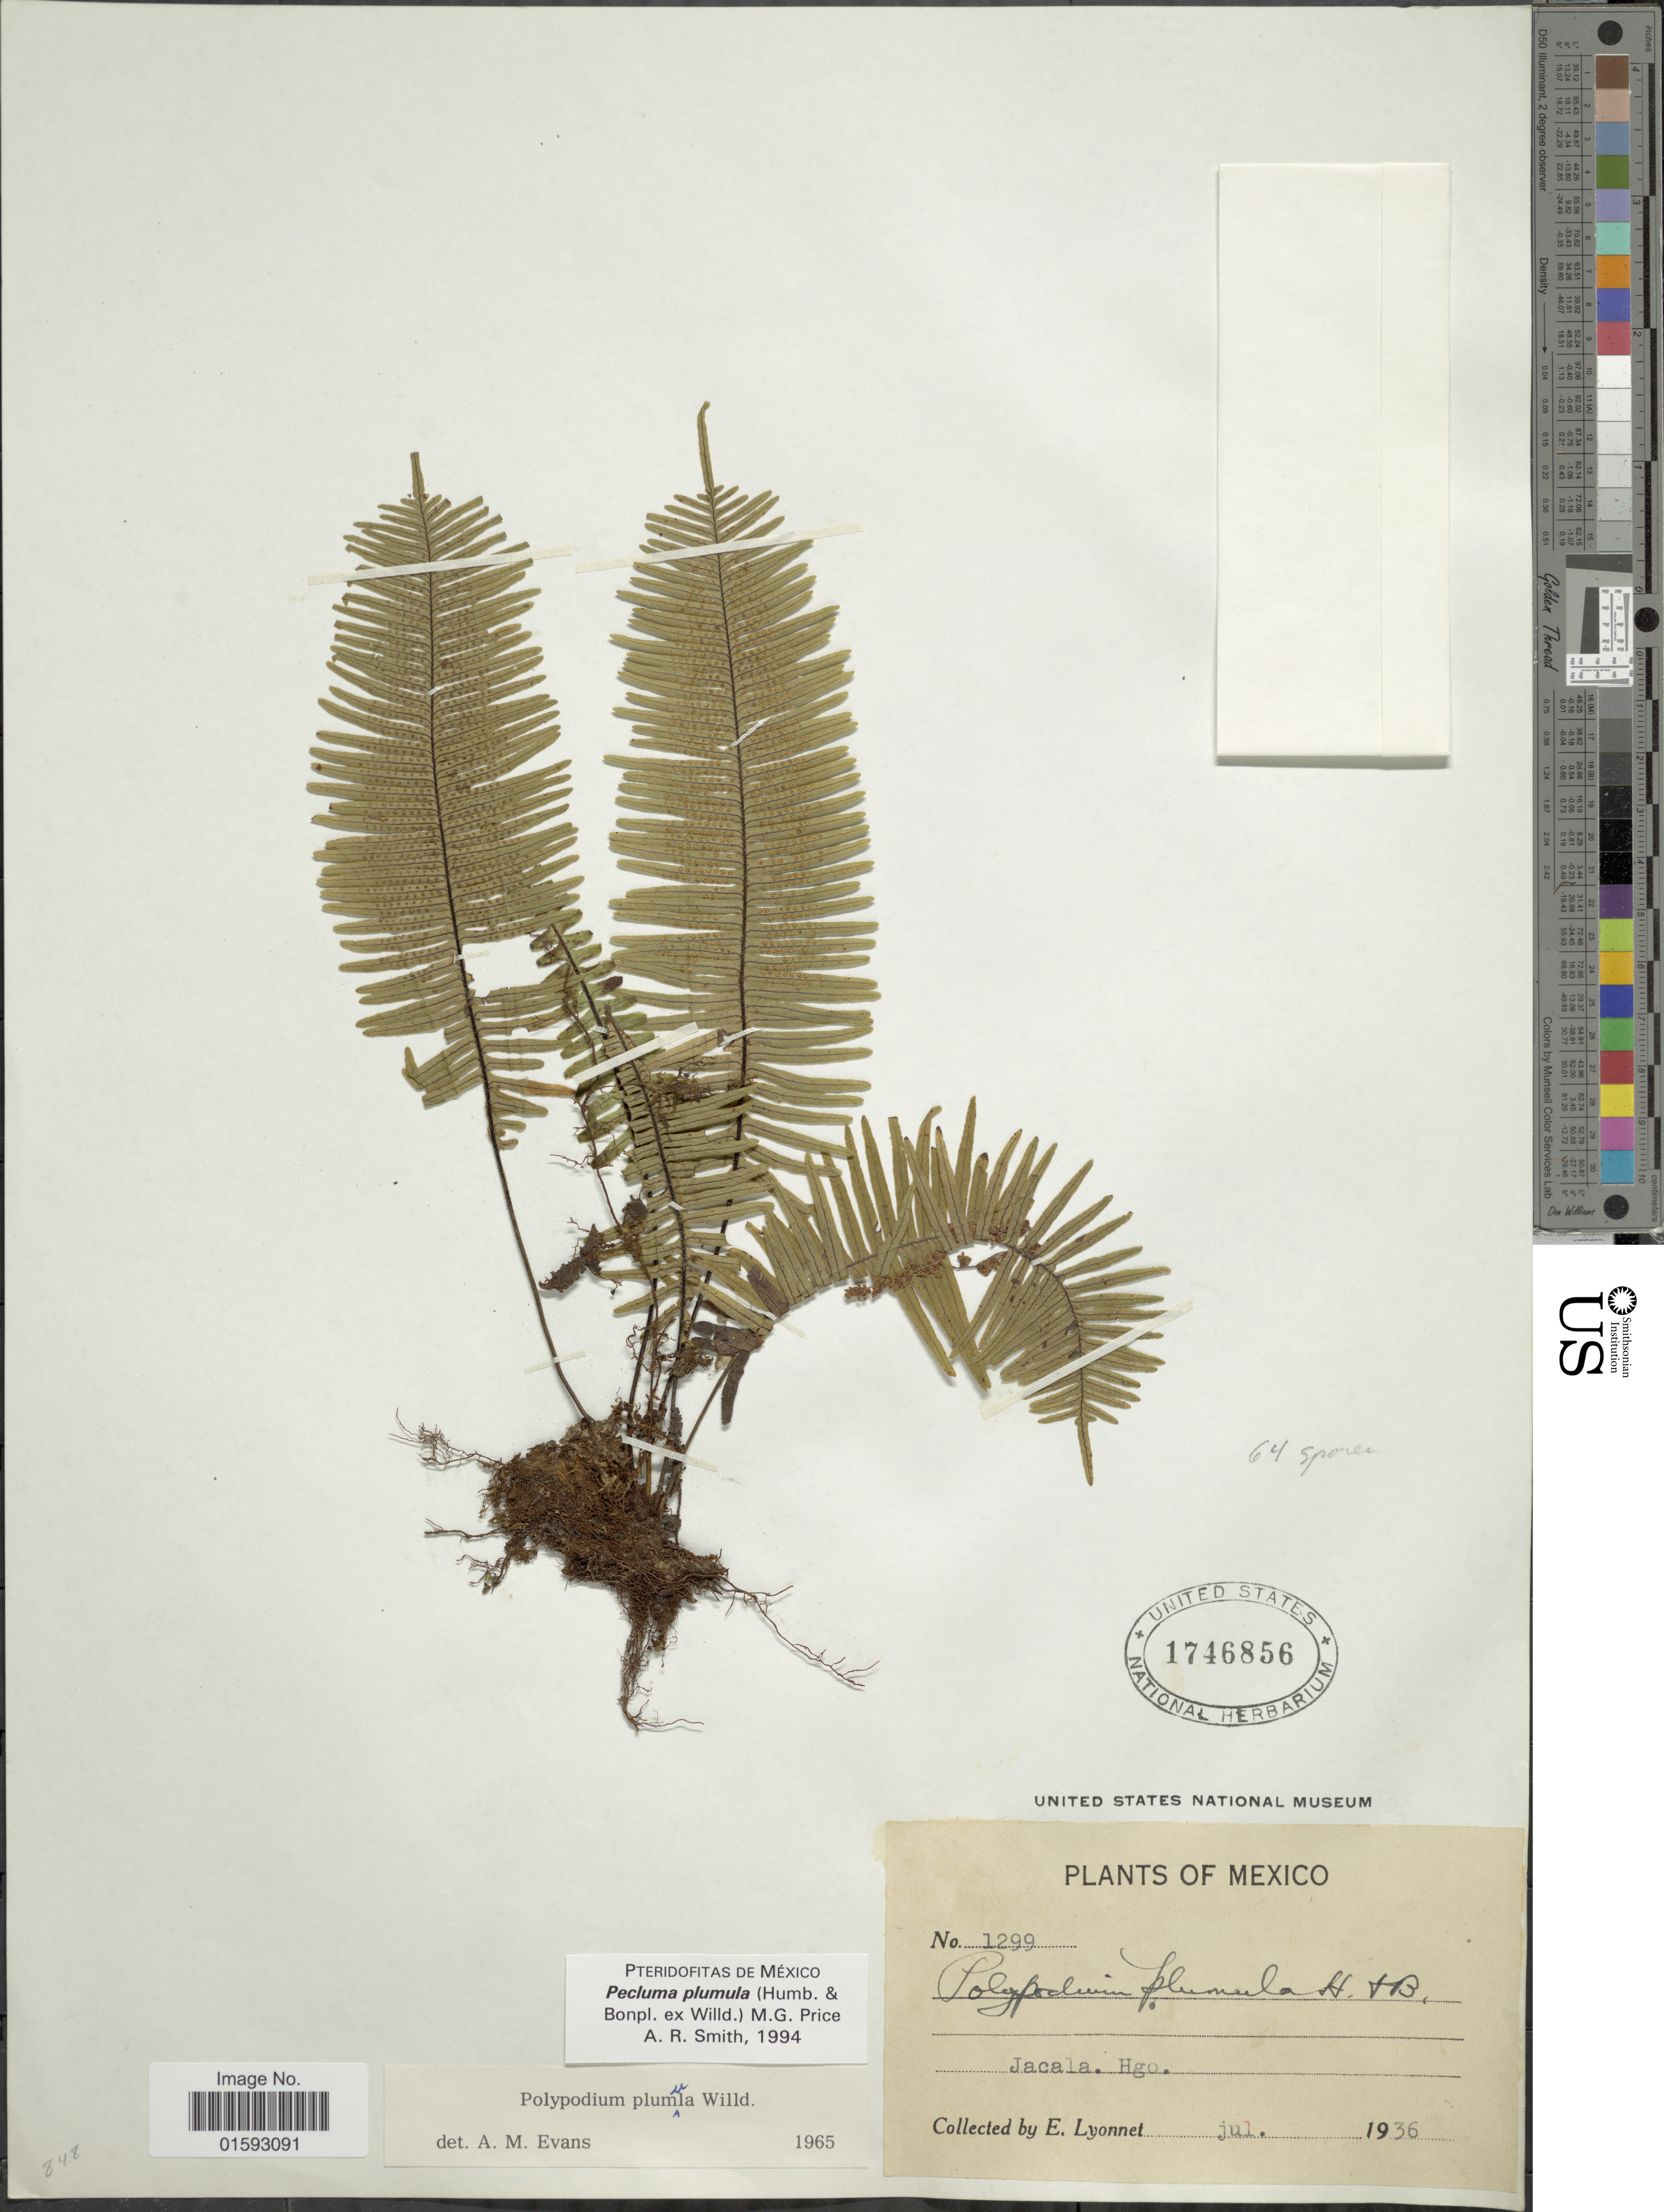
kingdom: Plantae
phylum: Tracheophyta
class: Polypodiopsida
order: Polypodiales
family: Polypodiaceae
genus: Pecluma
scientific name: Pecluma plumula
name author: (Humb. & Bonpl. ex Willd.) M.G. Price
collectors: E. Lyonnet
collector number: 1299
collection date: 1936-07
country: Mexico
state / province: Hidalgo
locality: Jacala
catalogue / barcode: US 1746856